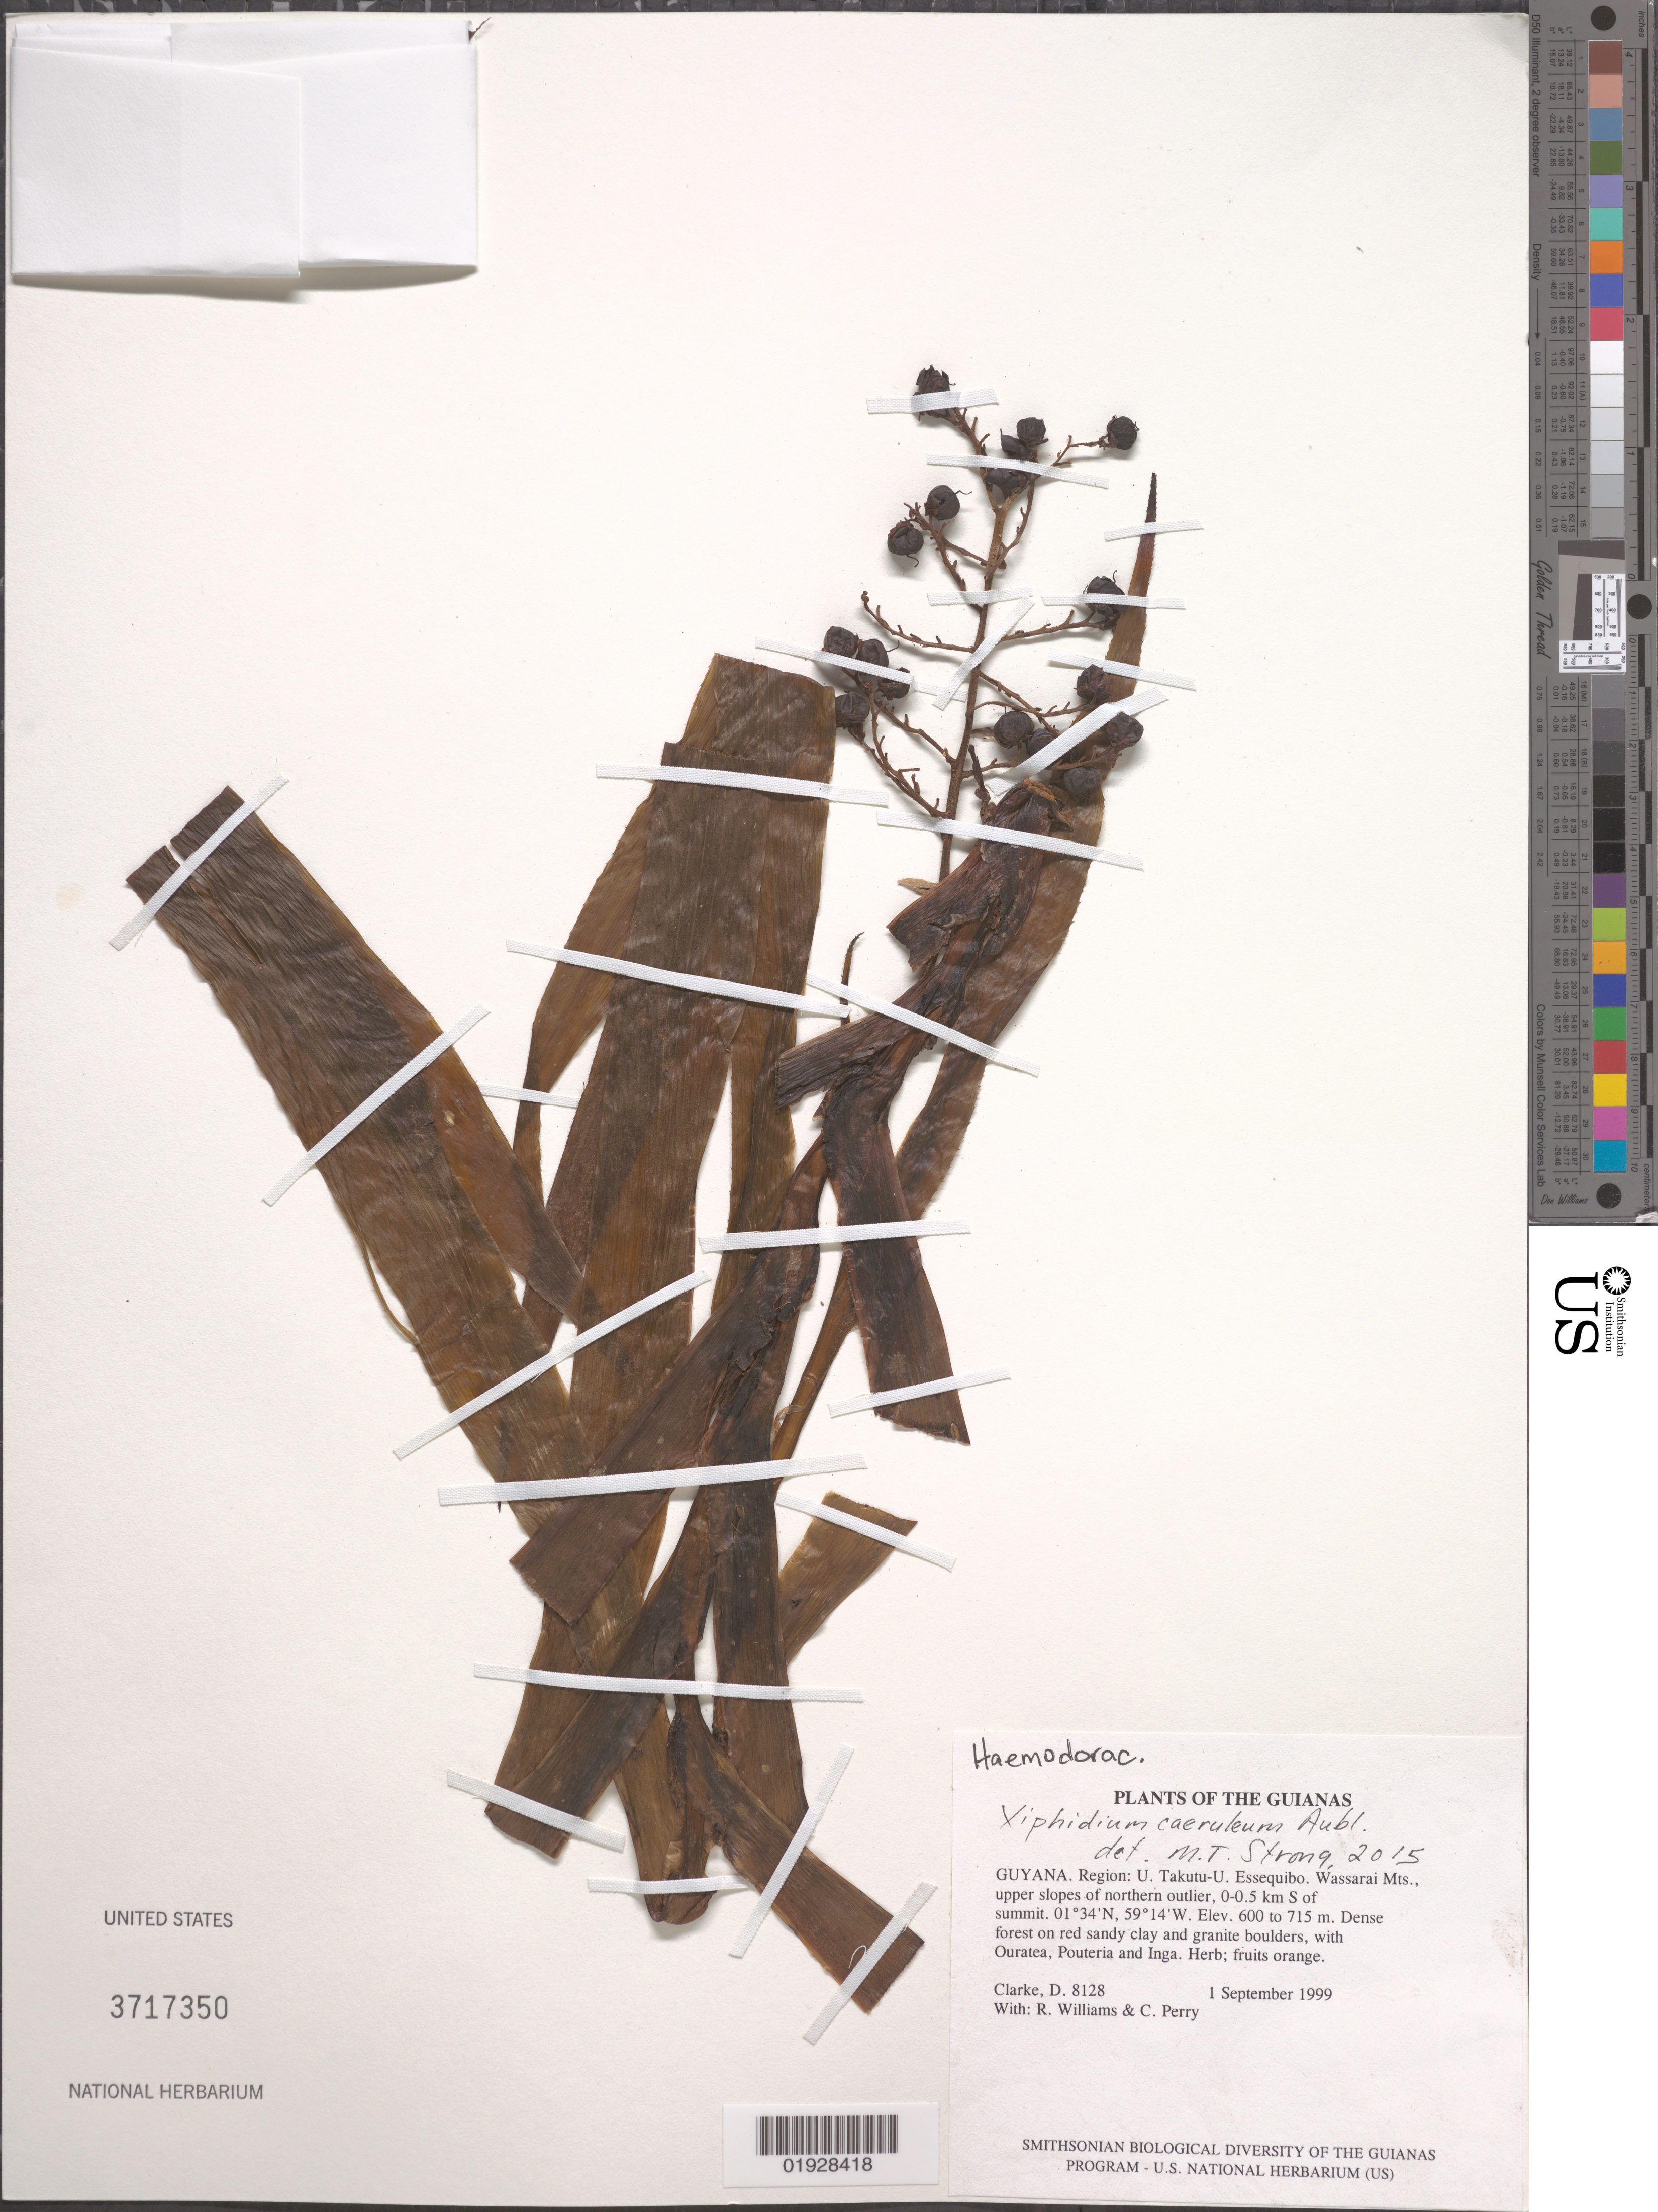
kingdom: Plantae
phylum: Tracheophyta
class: Liliopsida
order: Commelinales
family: Haemodoraceae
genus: Xiphidium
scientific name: Xiphidium caeruleum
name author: Aubl.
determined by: Strong, M. T., (US), Smithsonian Institution - National Museum of Natural History (UNITED STATES)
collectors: H. D. Clarke, R. Williams & C. Perry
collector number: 8128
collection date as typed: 1 September 1999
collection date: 1999-09-01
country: Guyana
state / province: U. Takutu-U. Essequibo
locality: Wassarai Mts., upper slopes of northern outlier, 0-0.5 km S of summit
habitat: Dense forest on red sandy clay and granite boulders, with Ouratea, Pouteria and Inga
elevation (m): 600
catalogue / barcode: US 3717350